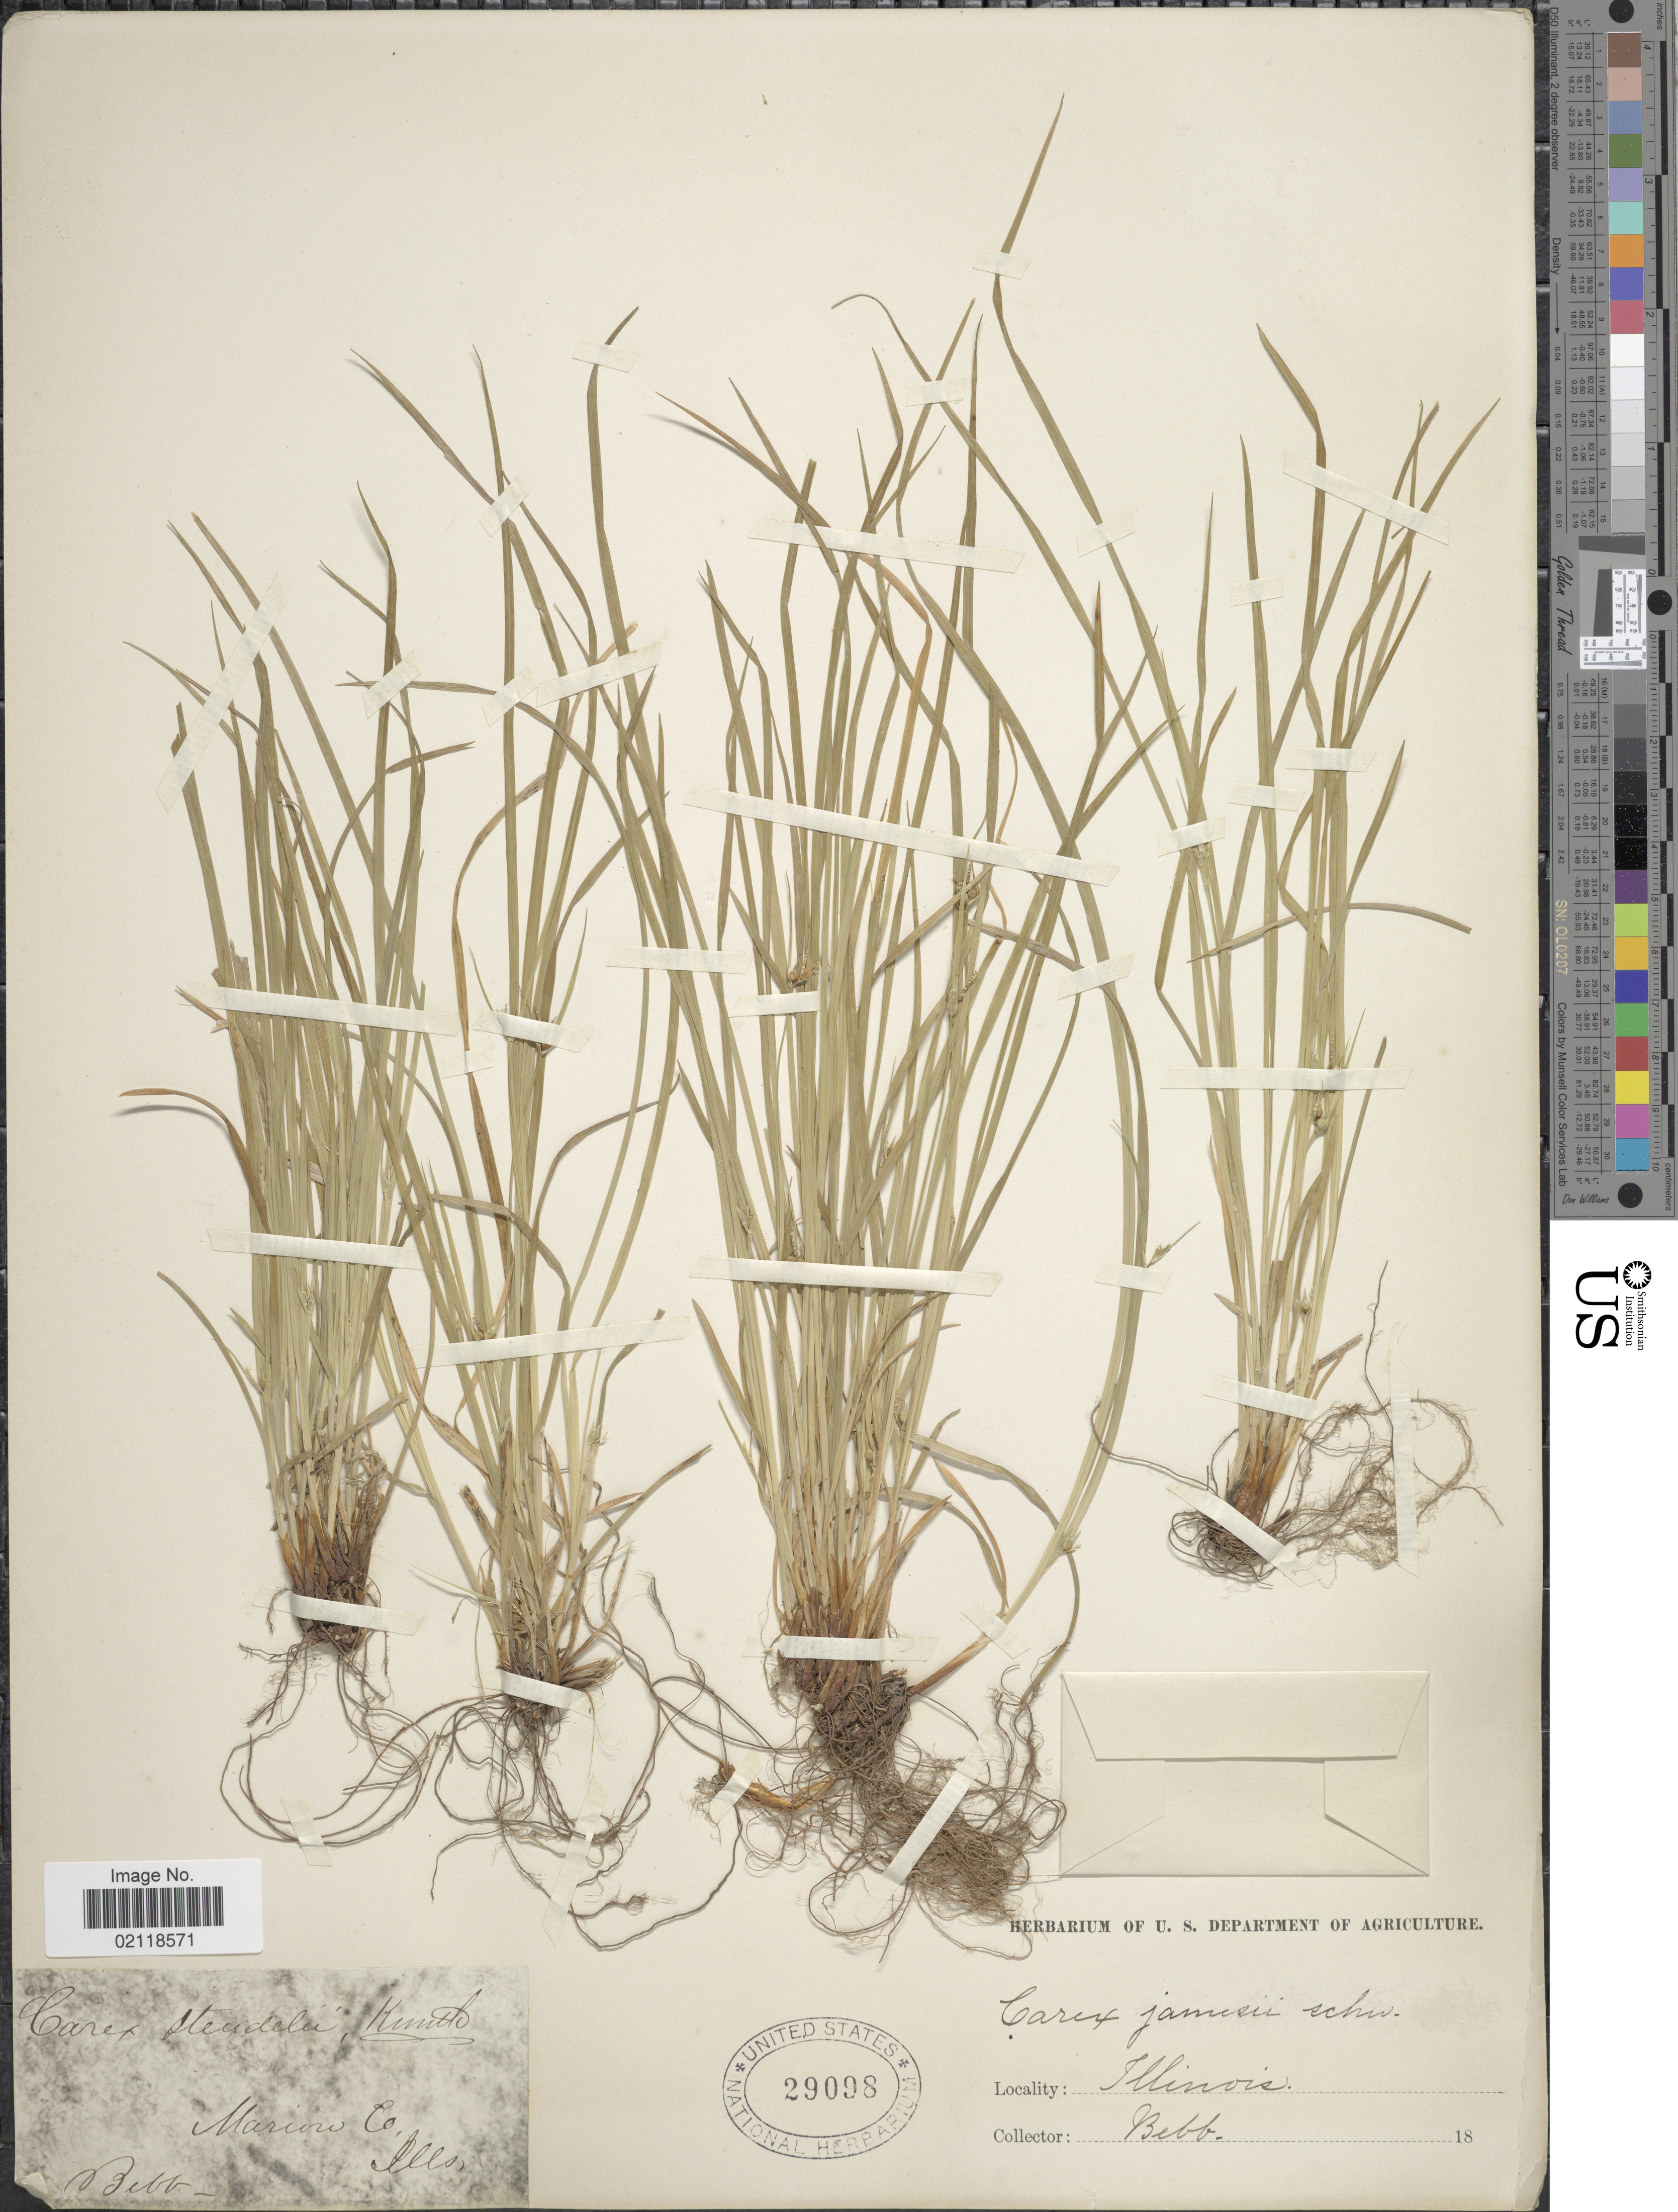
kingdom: Plantae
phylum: Tracheophyta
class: Liliopsida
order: Poales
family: Cyperaceae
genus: Carex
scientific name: Carex jamesii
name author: Schwein.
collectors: -. Bebb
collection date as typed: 18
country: United States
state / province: Illinois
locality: Marion Co.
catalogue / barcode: US 29098